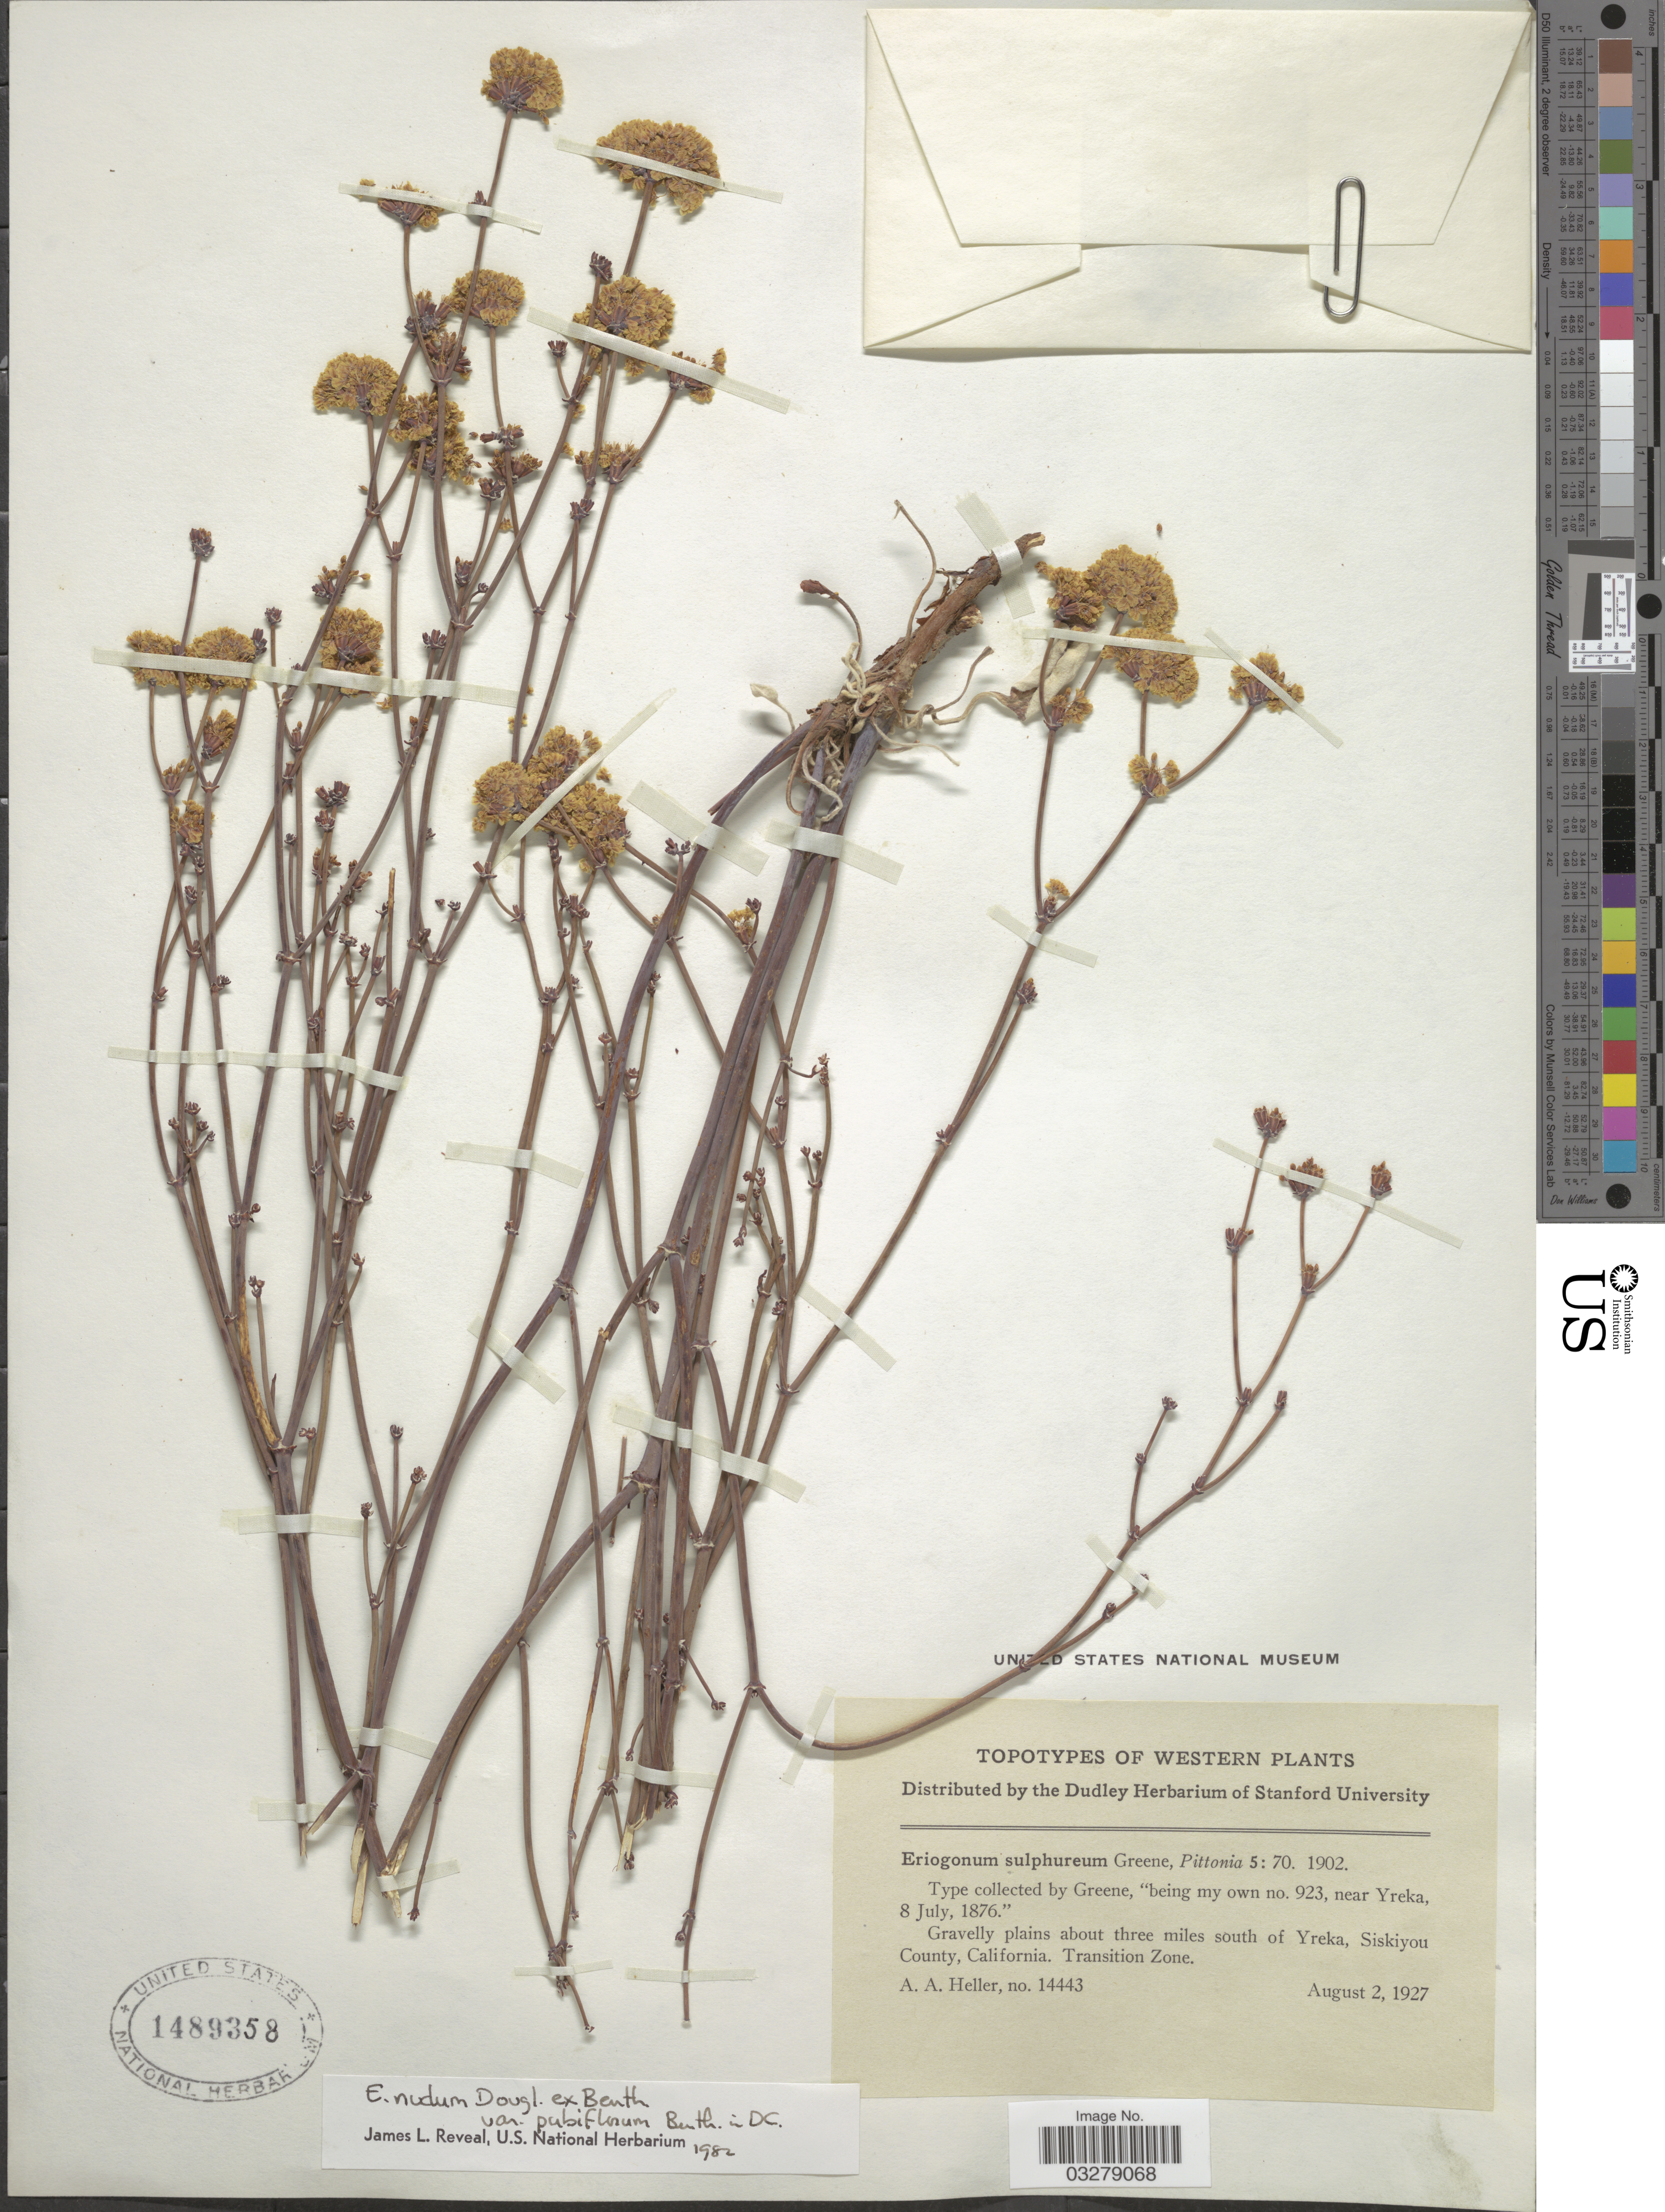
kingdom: Plantae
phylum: Tracheophyta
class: Magnoliopsida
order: Caryophyllales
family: Polygonaceae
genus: Eriogonum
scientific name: Eriogonum nudum var. pubiflorum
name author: Benth. in DC.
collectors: A. A. Heller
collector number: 14443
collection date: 1927-08-02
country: United States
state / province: California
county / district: Siskiyou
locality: Gravelly plains about three miles south of Yreka, Siskiyou County. Transition Zone.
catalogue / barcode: US 1489358